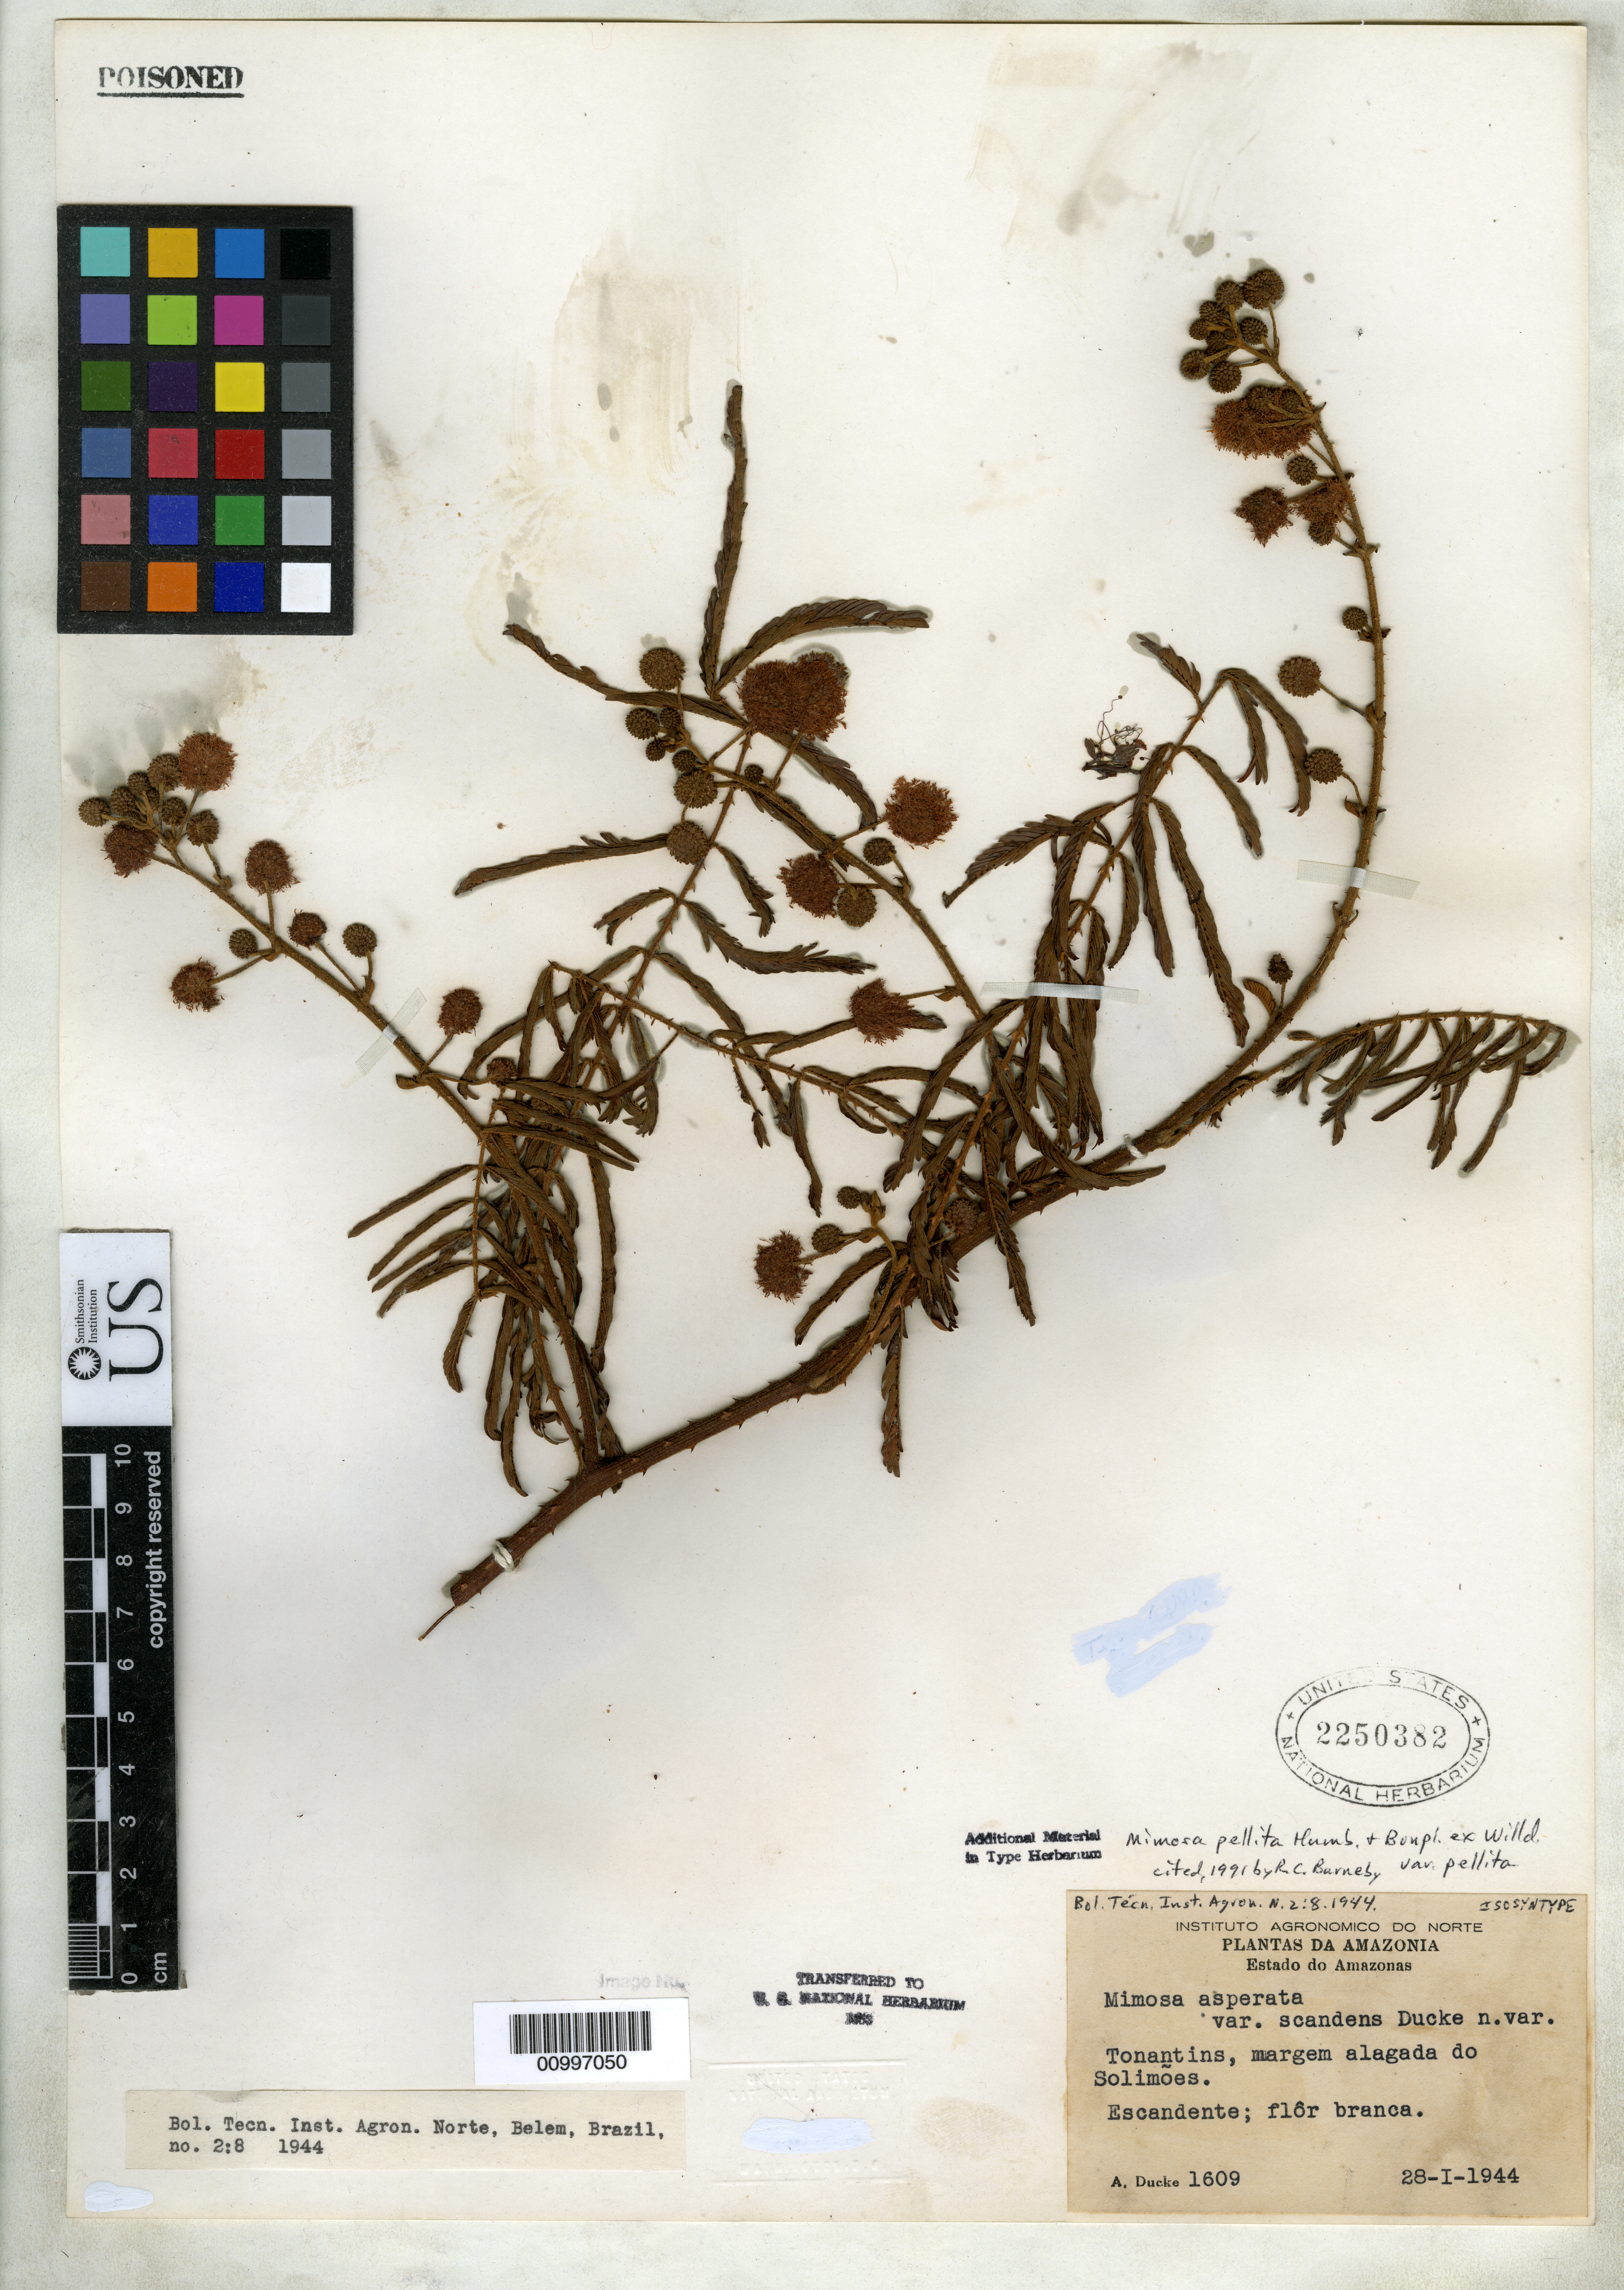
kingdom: Plantae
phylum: Tracheophyta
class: Magnoliopsida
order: Fabales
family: Fabaceae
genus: Mimosa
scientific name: Mimosa asperata var. scandens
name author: Ducke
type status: Isosyntype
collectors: A. Ducke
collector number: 1609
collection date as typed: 28 Jan 1944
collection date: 1944-01-28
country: Brazil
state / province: Amazonas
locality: Tonantins, margem alagada do Solimoes.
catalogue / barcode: US 2250382